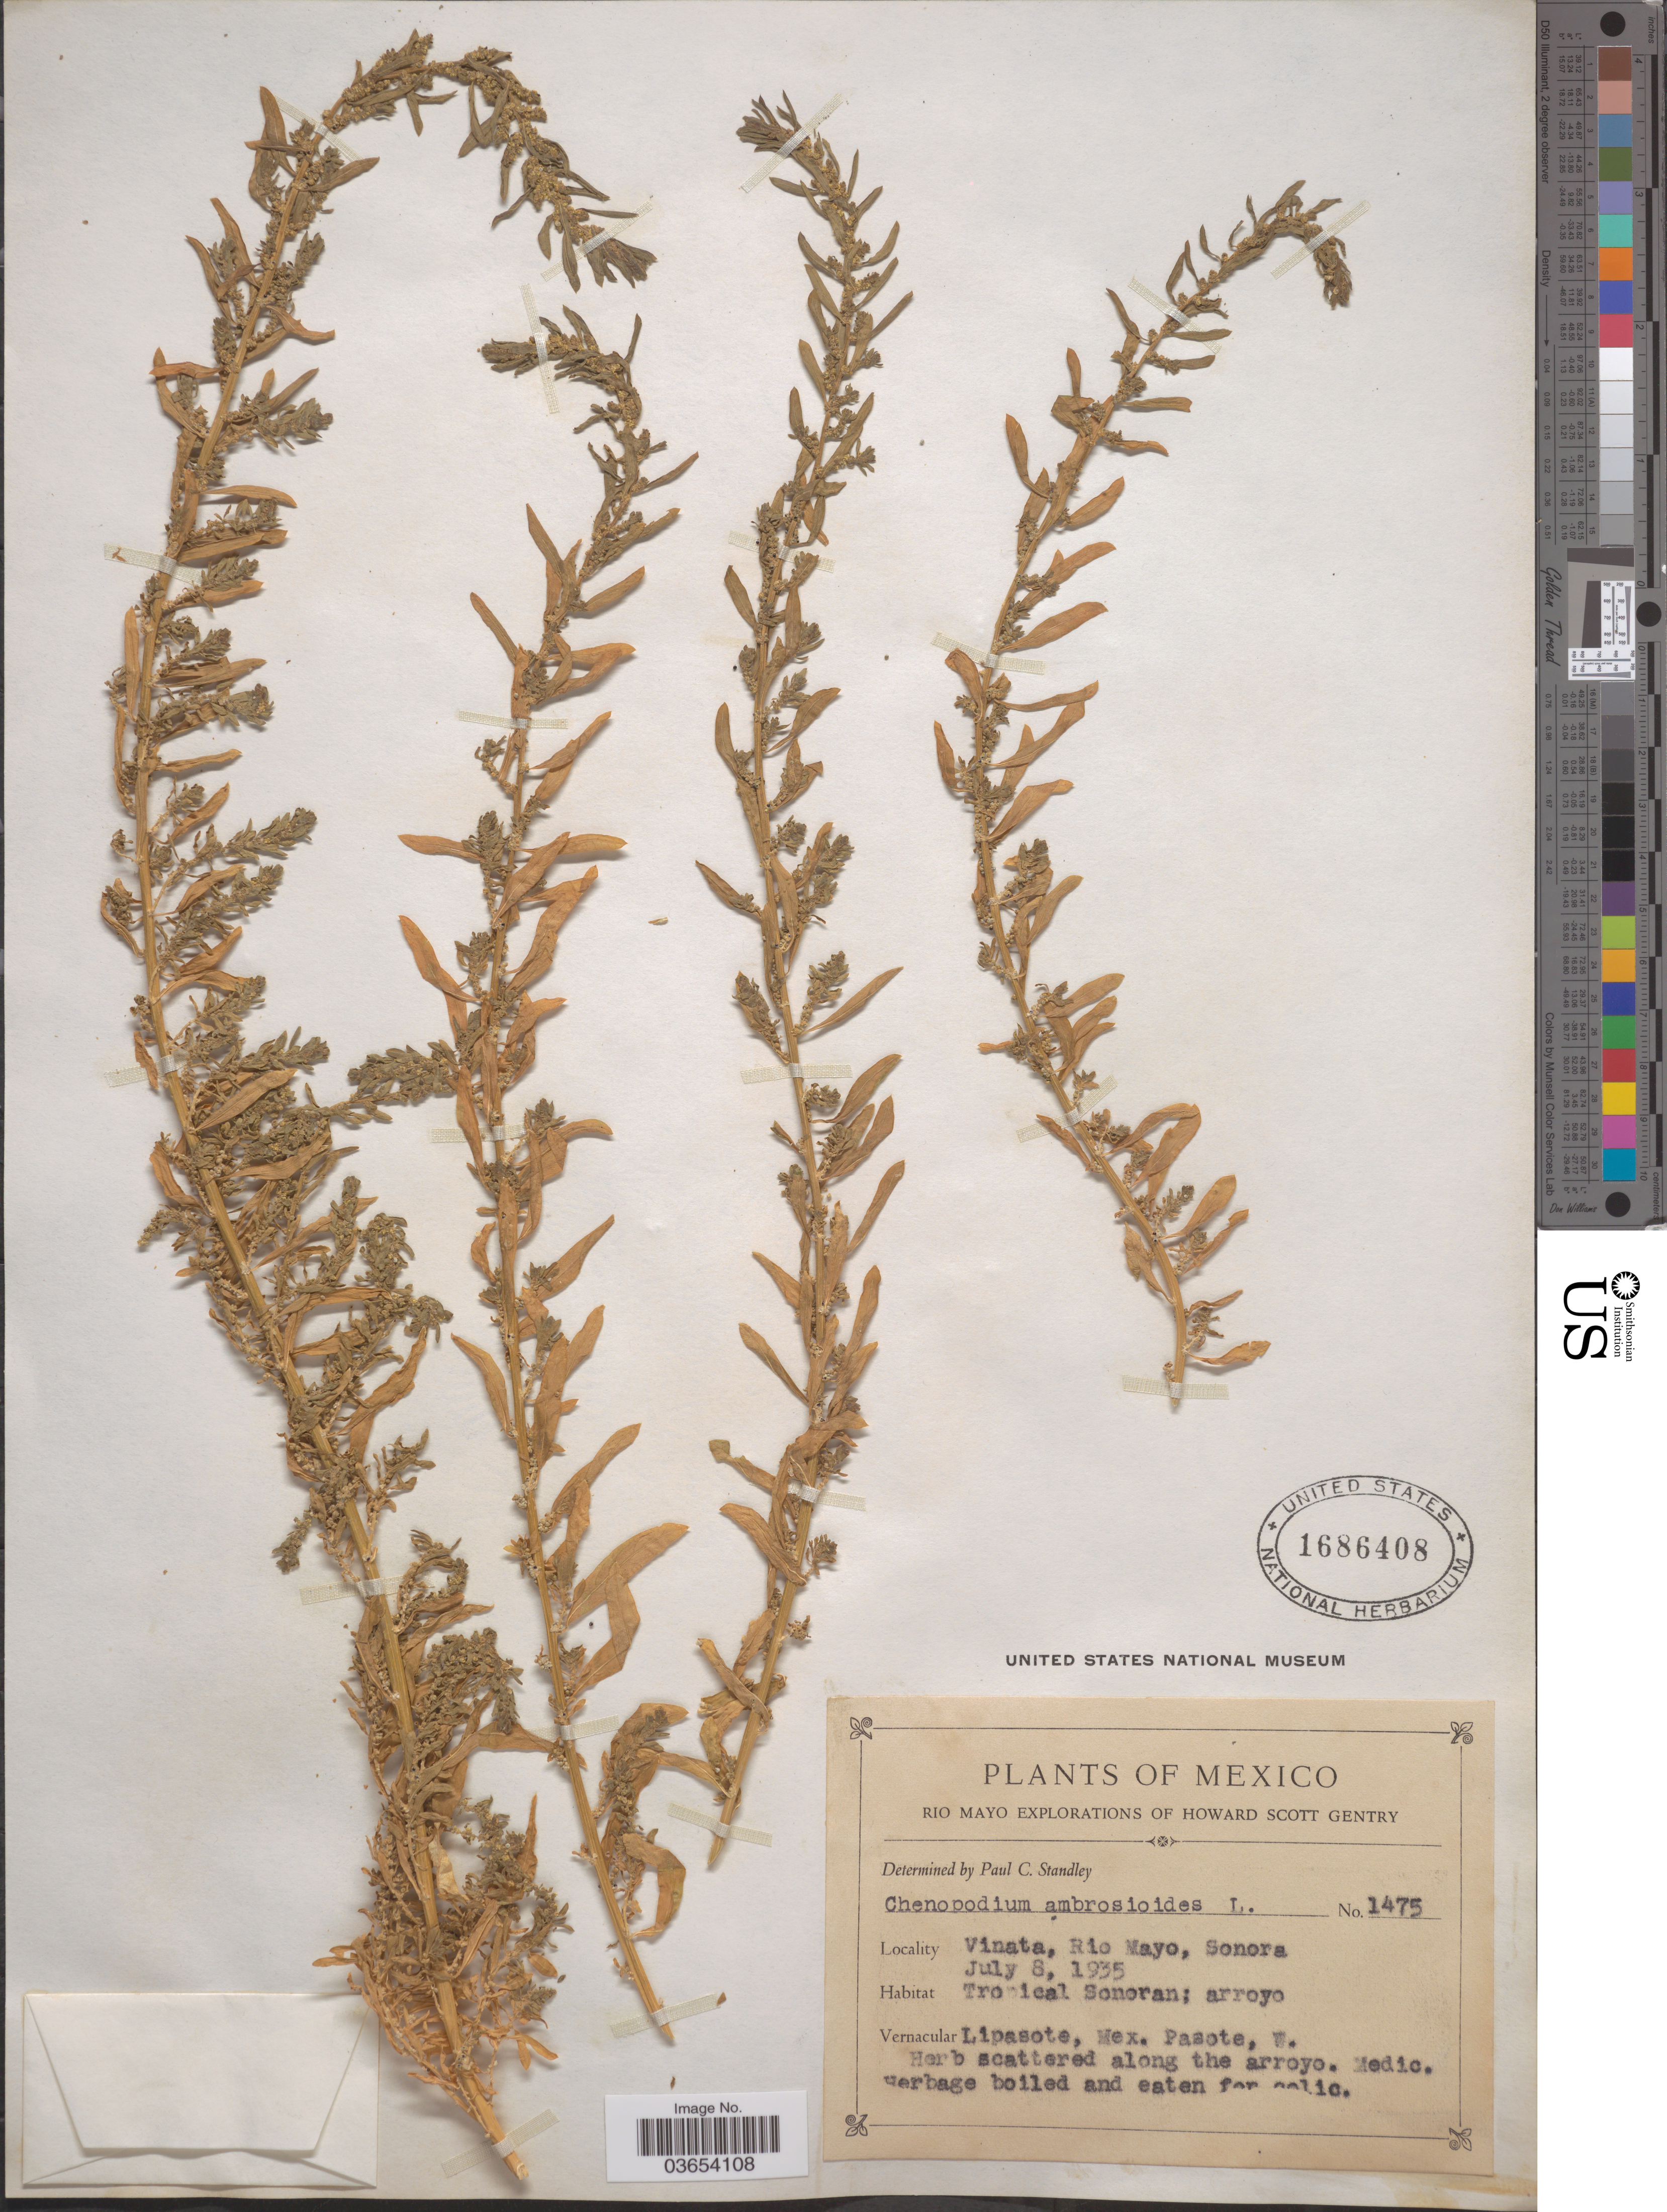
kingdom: Plantae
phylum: Tracheophyta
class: Magnoliopsida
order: Caryophyllales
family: Amaranthaceae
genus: Chenopodium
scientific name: Chenopodium ambrosioides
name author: L.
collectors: H. S. Gentry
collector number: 1475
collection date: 1935-07-08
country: Mexico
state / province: Sonora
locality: Vinata, Rio Mayo. Tropical Sonoran.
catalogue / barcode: US 1686408